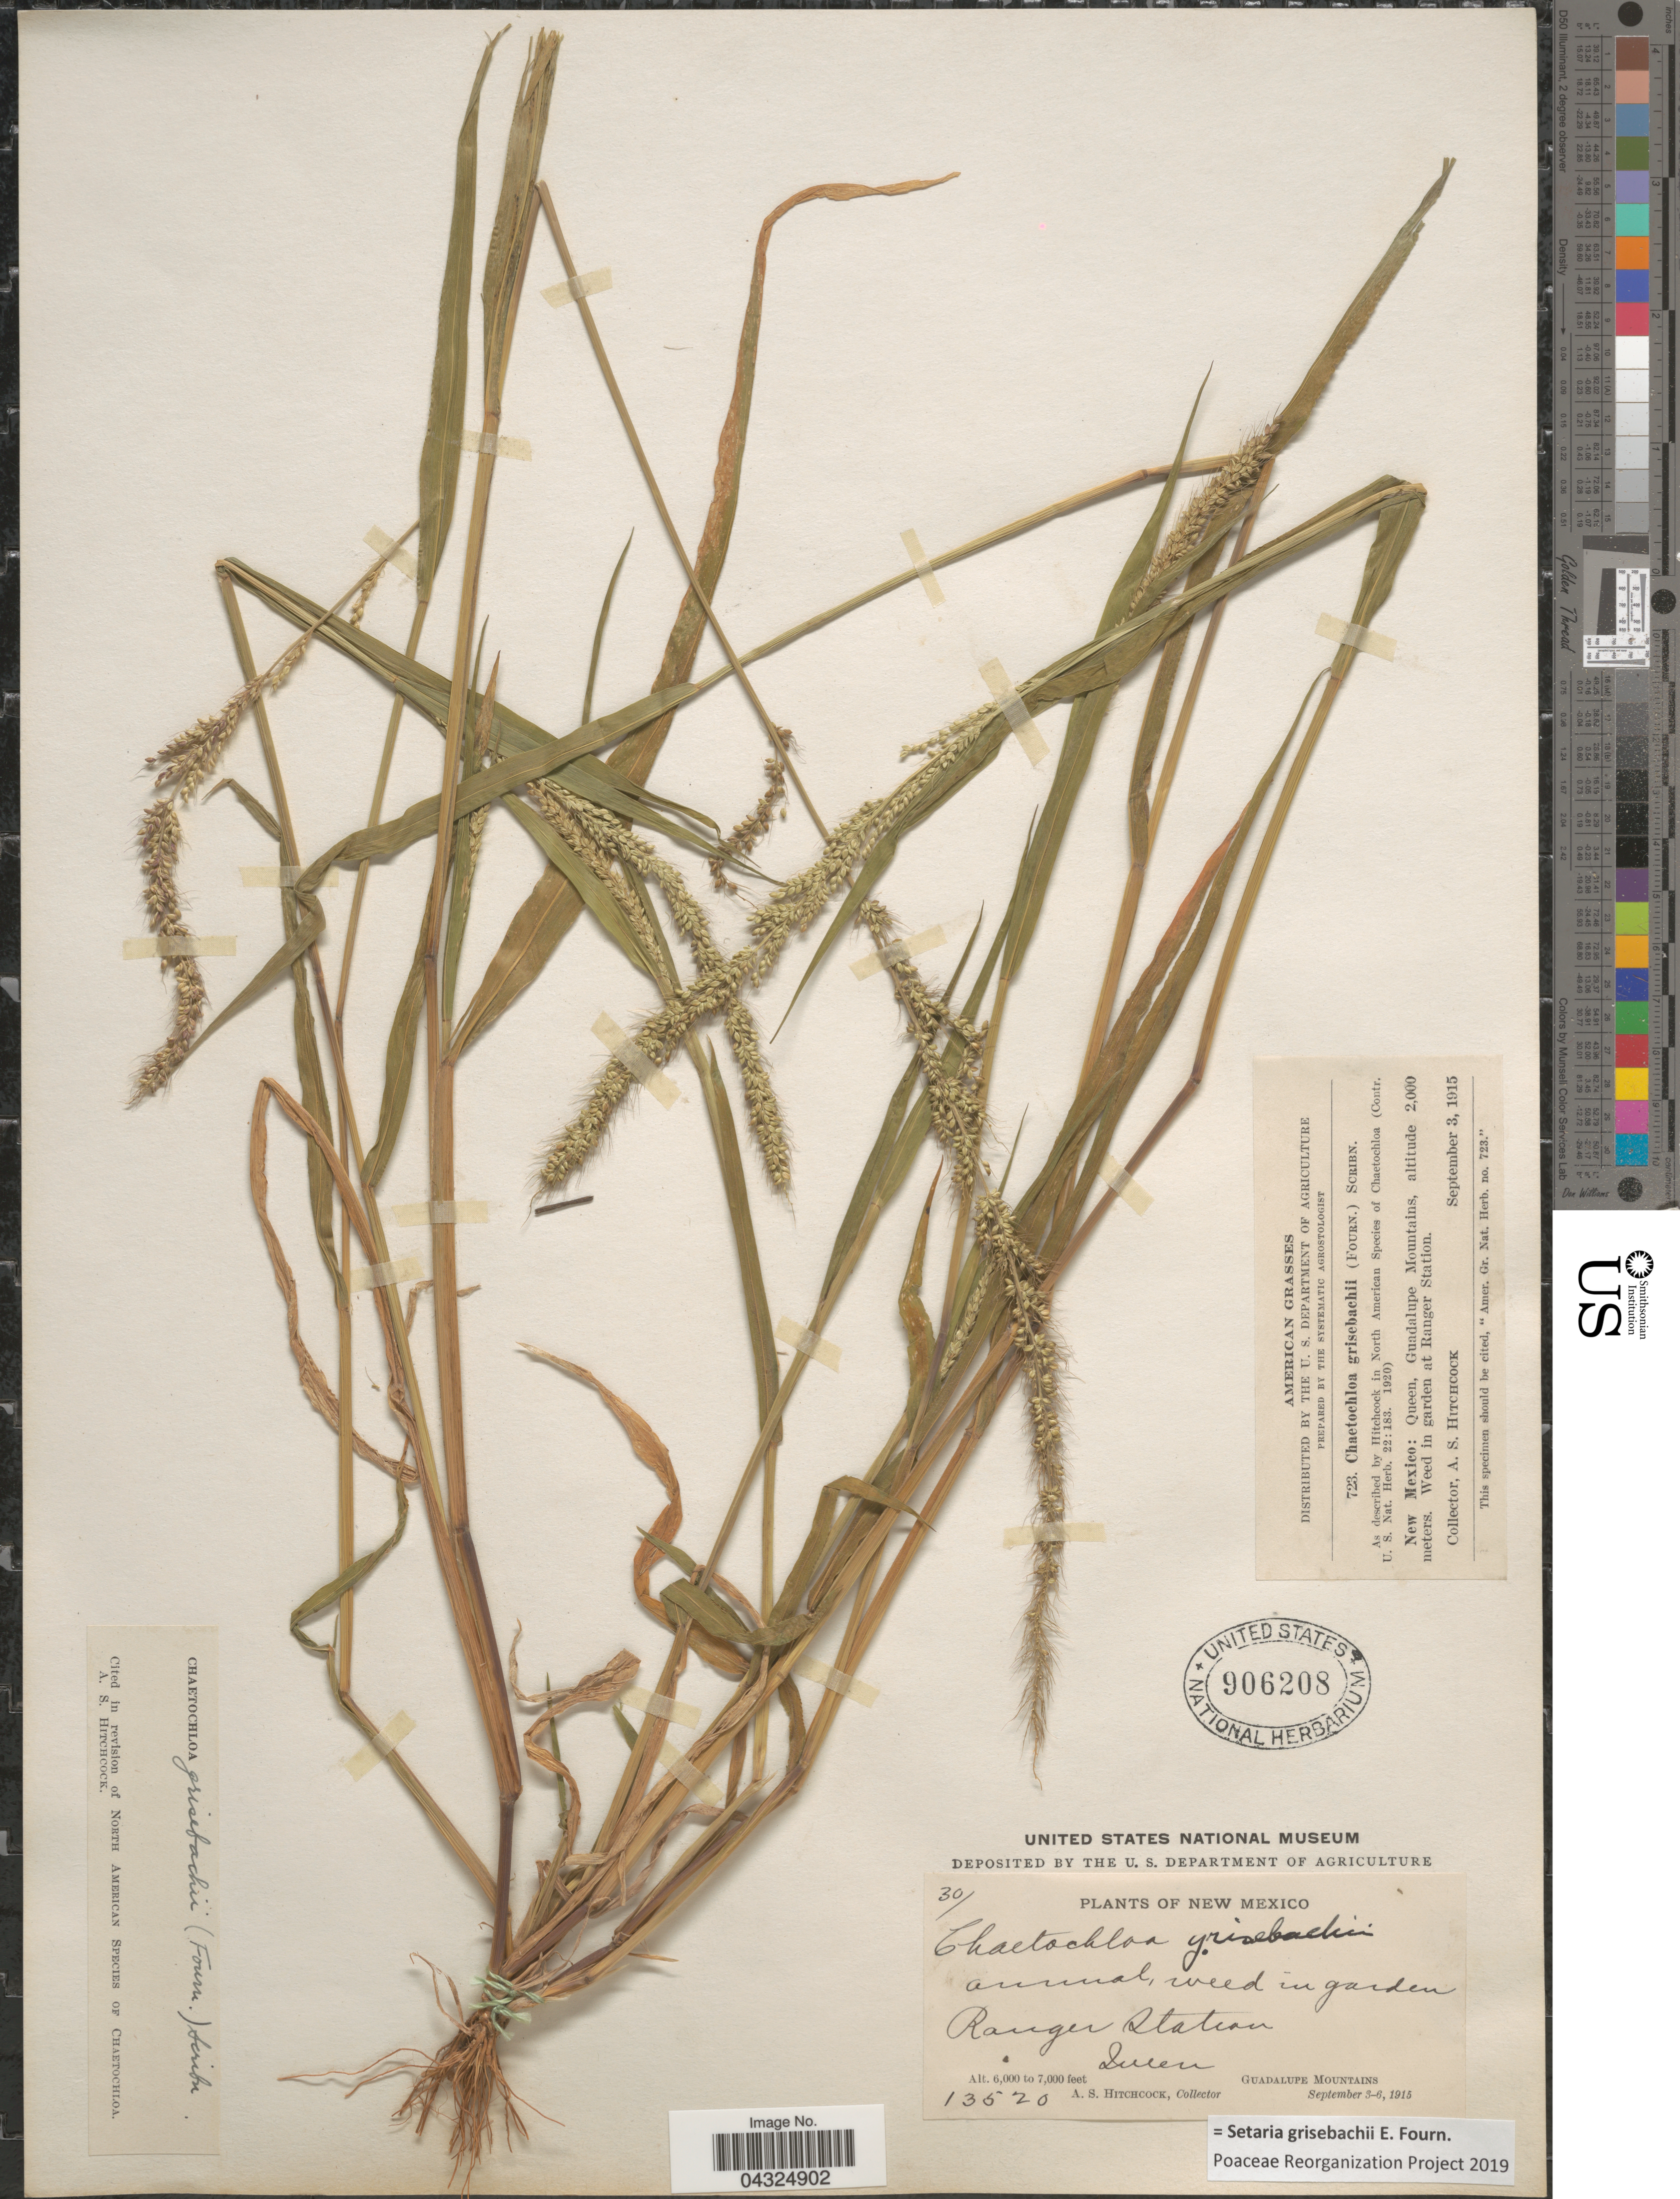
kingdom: Plantae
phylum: Tracheophyta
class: Liliopsida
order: Poales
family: Poaceae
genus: Setaria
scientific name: Setaria grisebachii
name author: E. Fourn.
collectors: A. S. Hitchcock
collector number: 13520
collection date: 1915-09-03/1915-09-06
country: United States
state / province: New Mexico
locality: Ranger Station. Queen. Guadalupe Mountains.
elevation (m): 1829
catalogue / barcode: US 906208